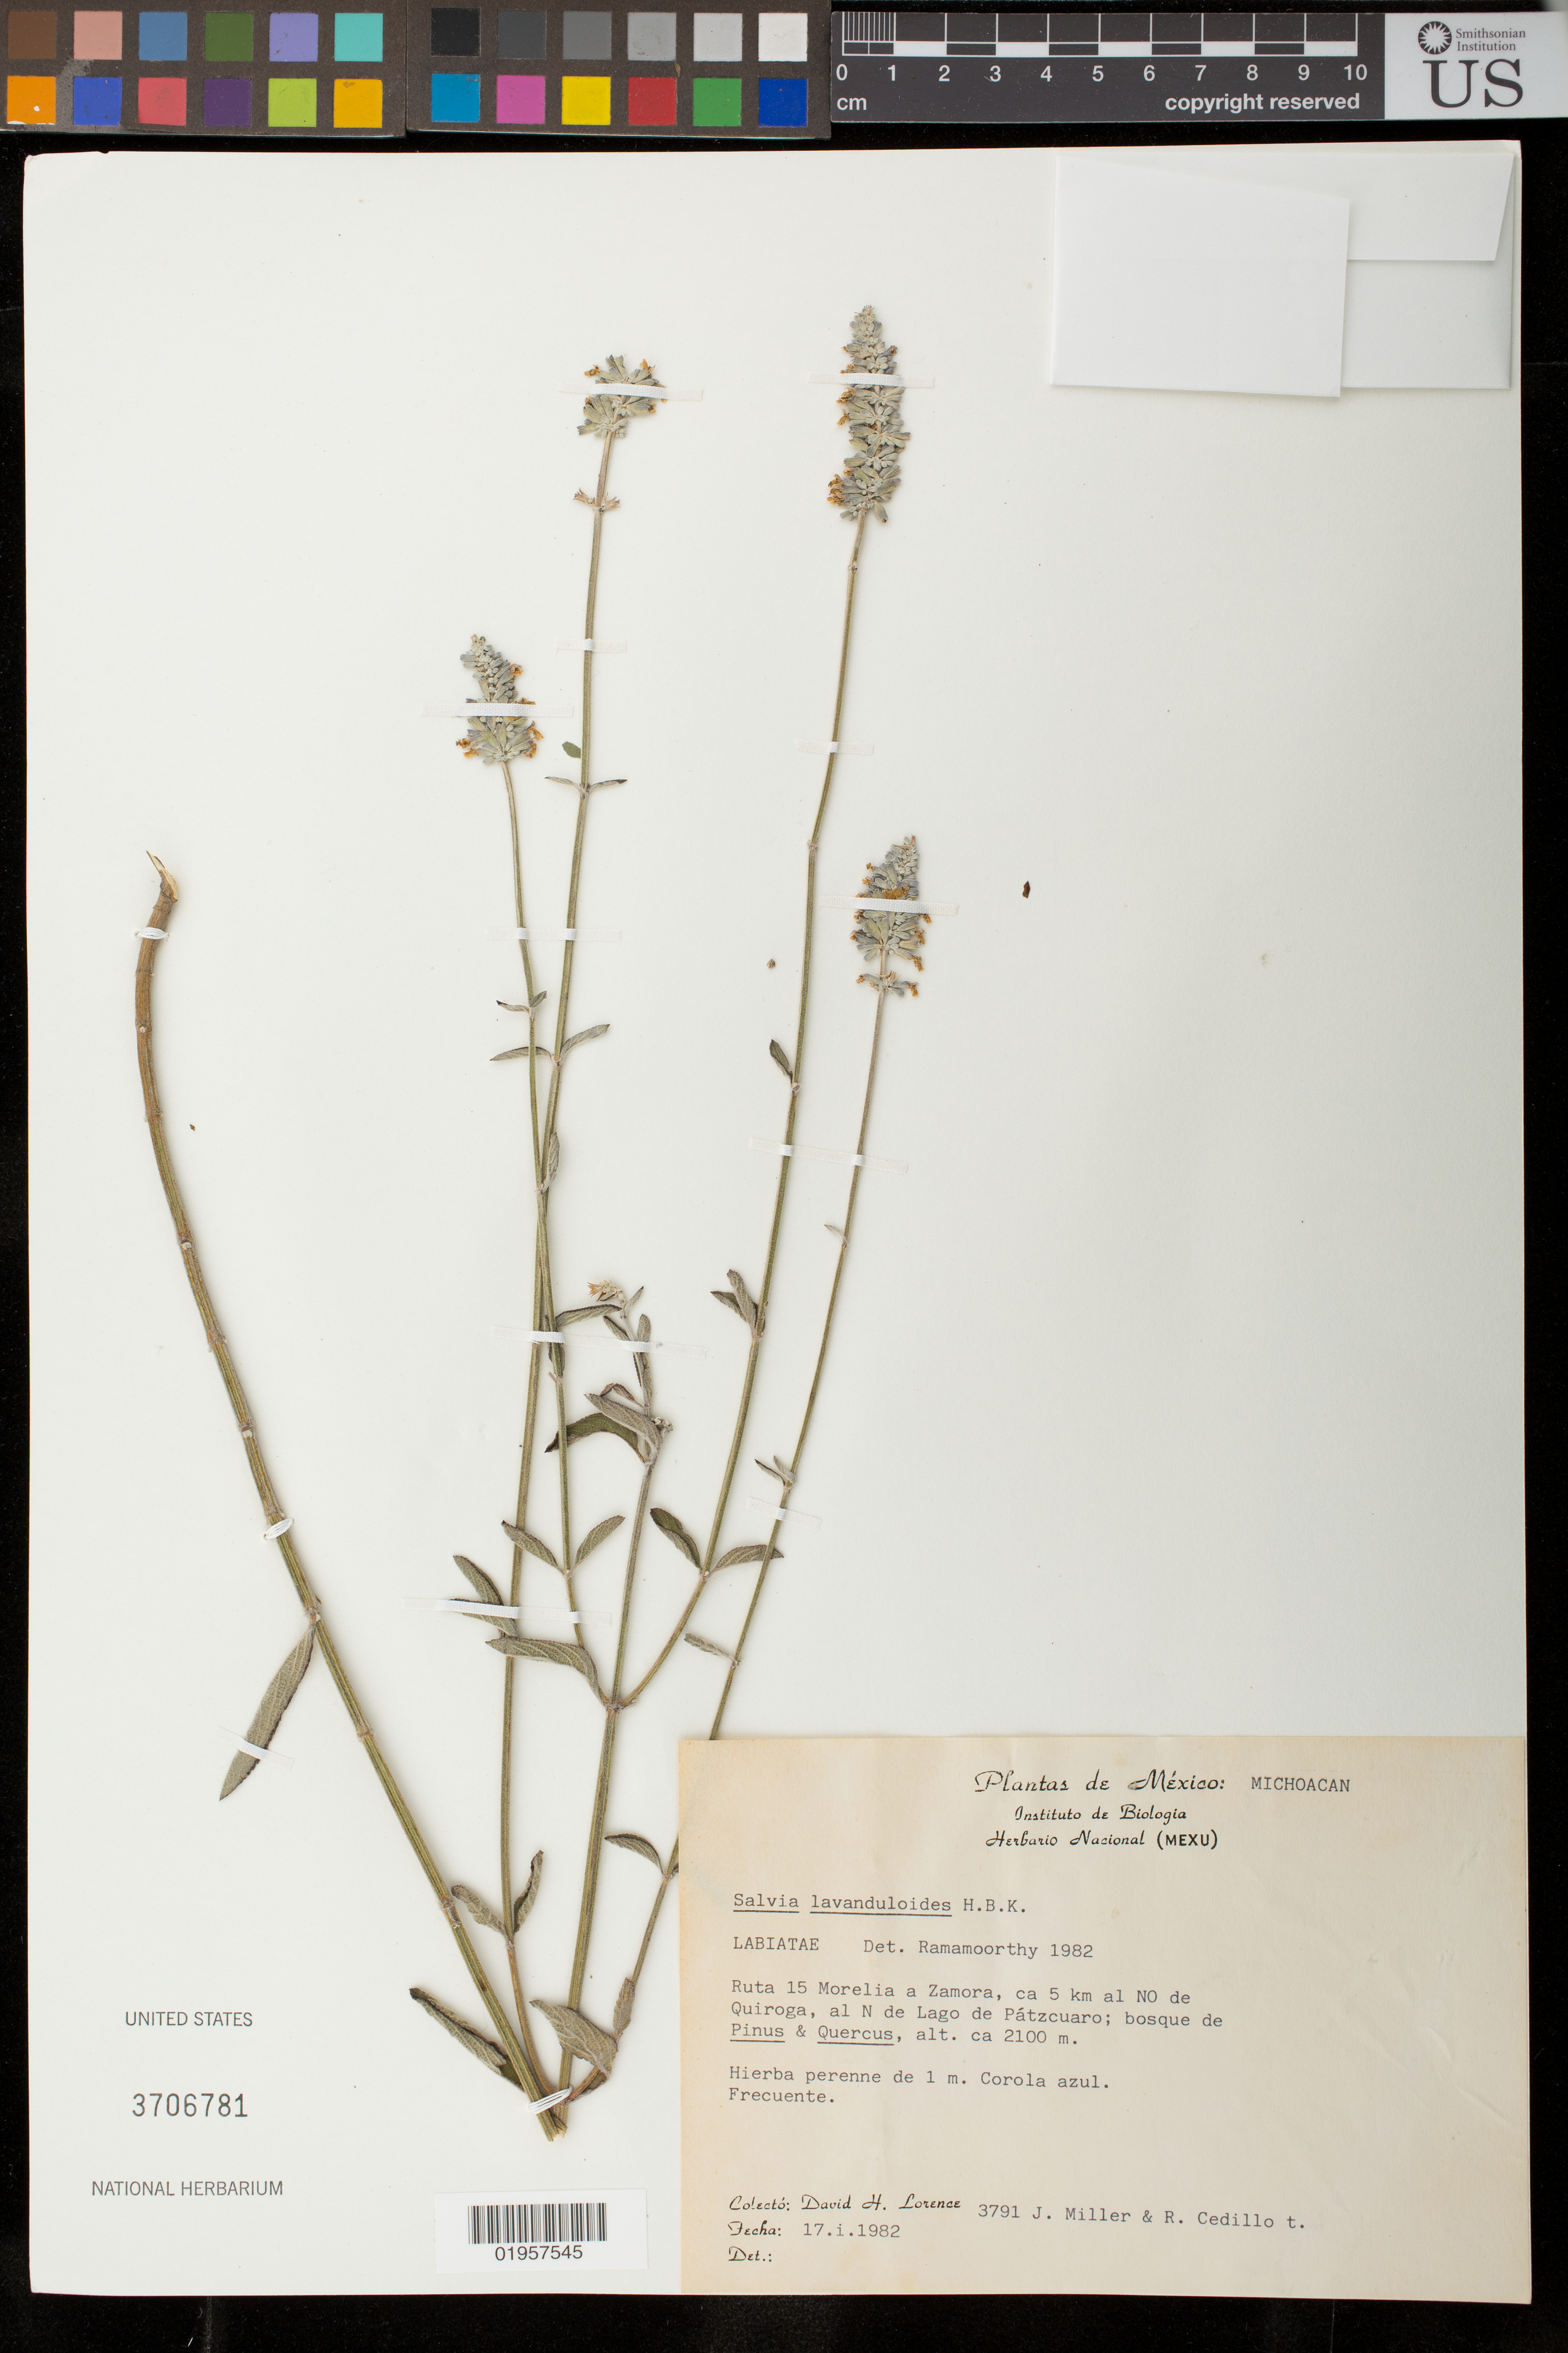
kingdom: Plantae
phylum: Tracheophyta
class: Magnoliopsida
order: Lamiales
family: Lamiaceae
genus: Salvia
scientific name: Salvia lavanduloides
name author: Kunth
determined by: Ramamoorthy, T. P.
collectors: D. Lorence, J. Miller & R. CedilloT.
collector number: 3791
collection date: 1982-01-17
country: Mexico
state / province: Michoacán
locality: Ruta 15 Morelia a Zamora, ca. 5 km al NO de Quiroga, al N de Lago de Pátzcuaro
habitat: Bosque de Pinus & Quercus; frecuente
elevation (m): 2100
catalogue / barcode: US 3706781